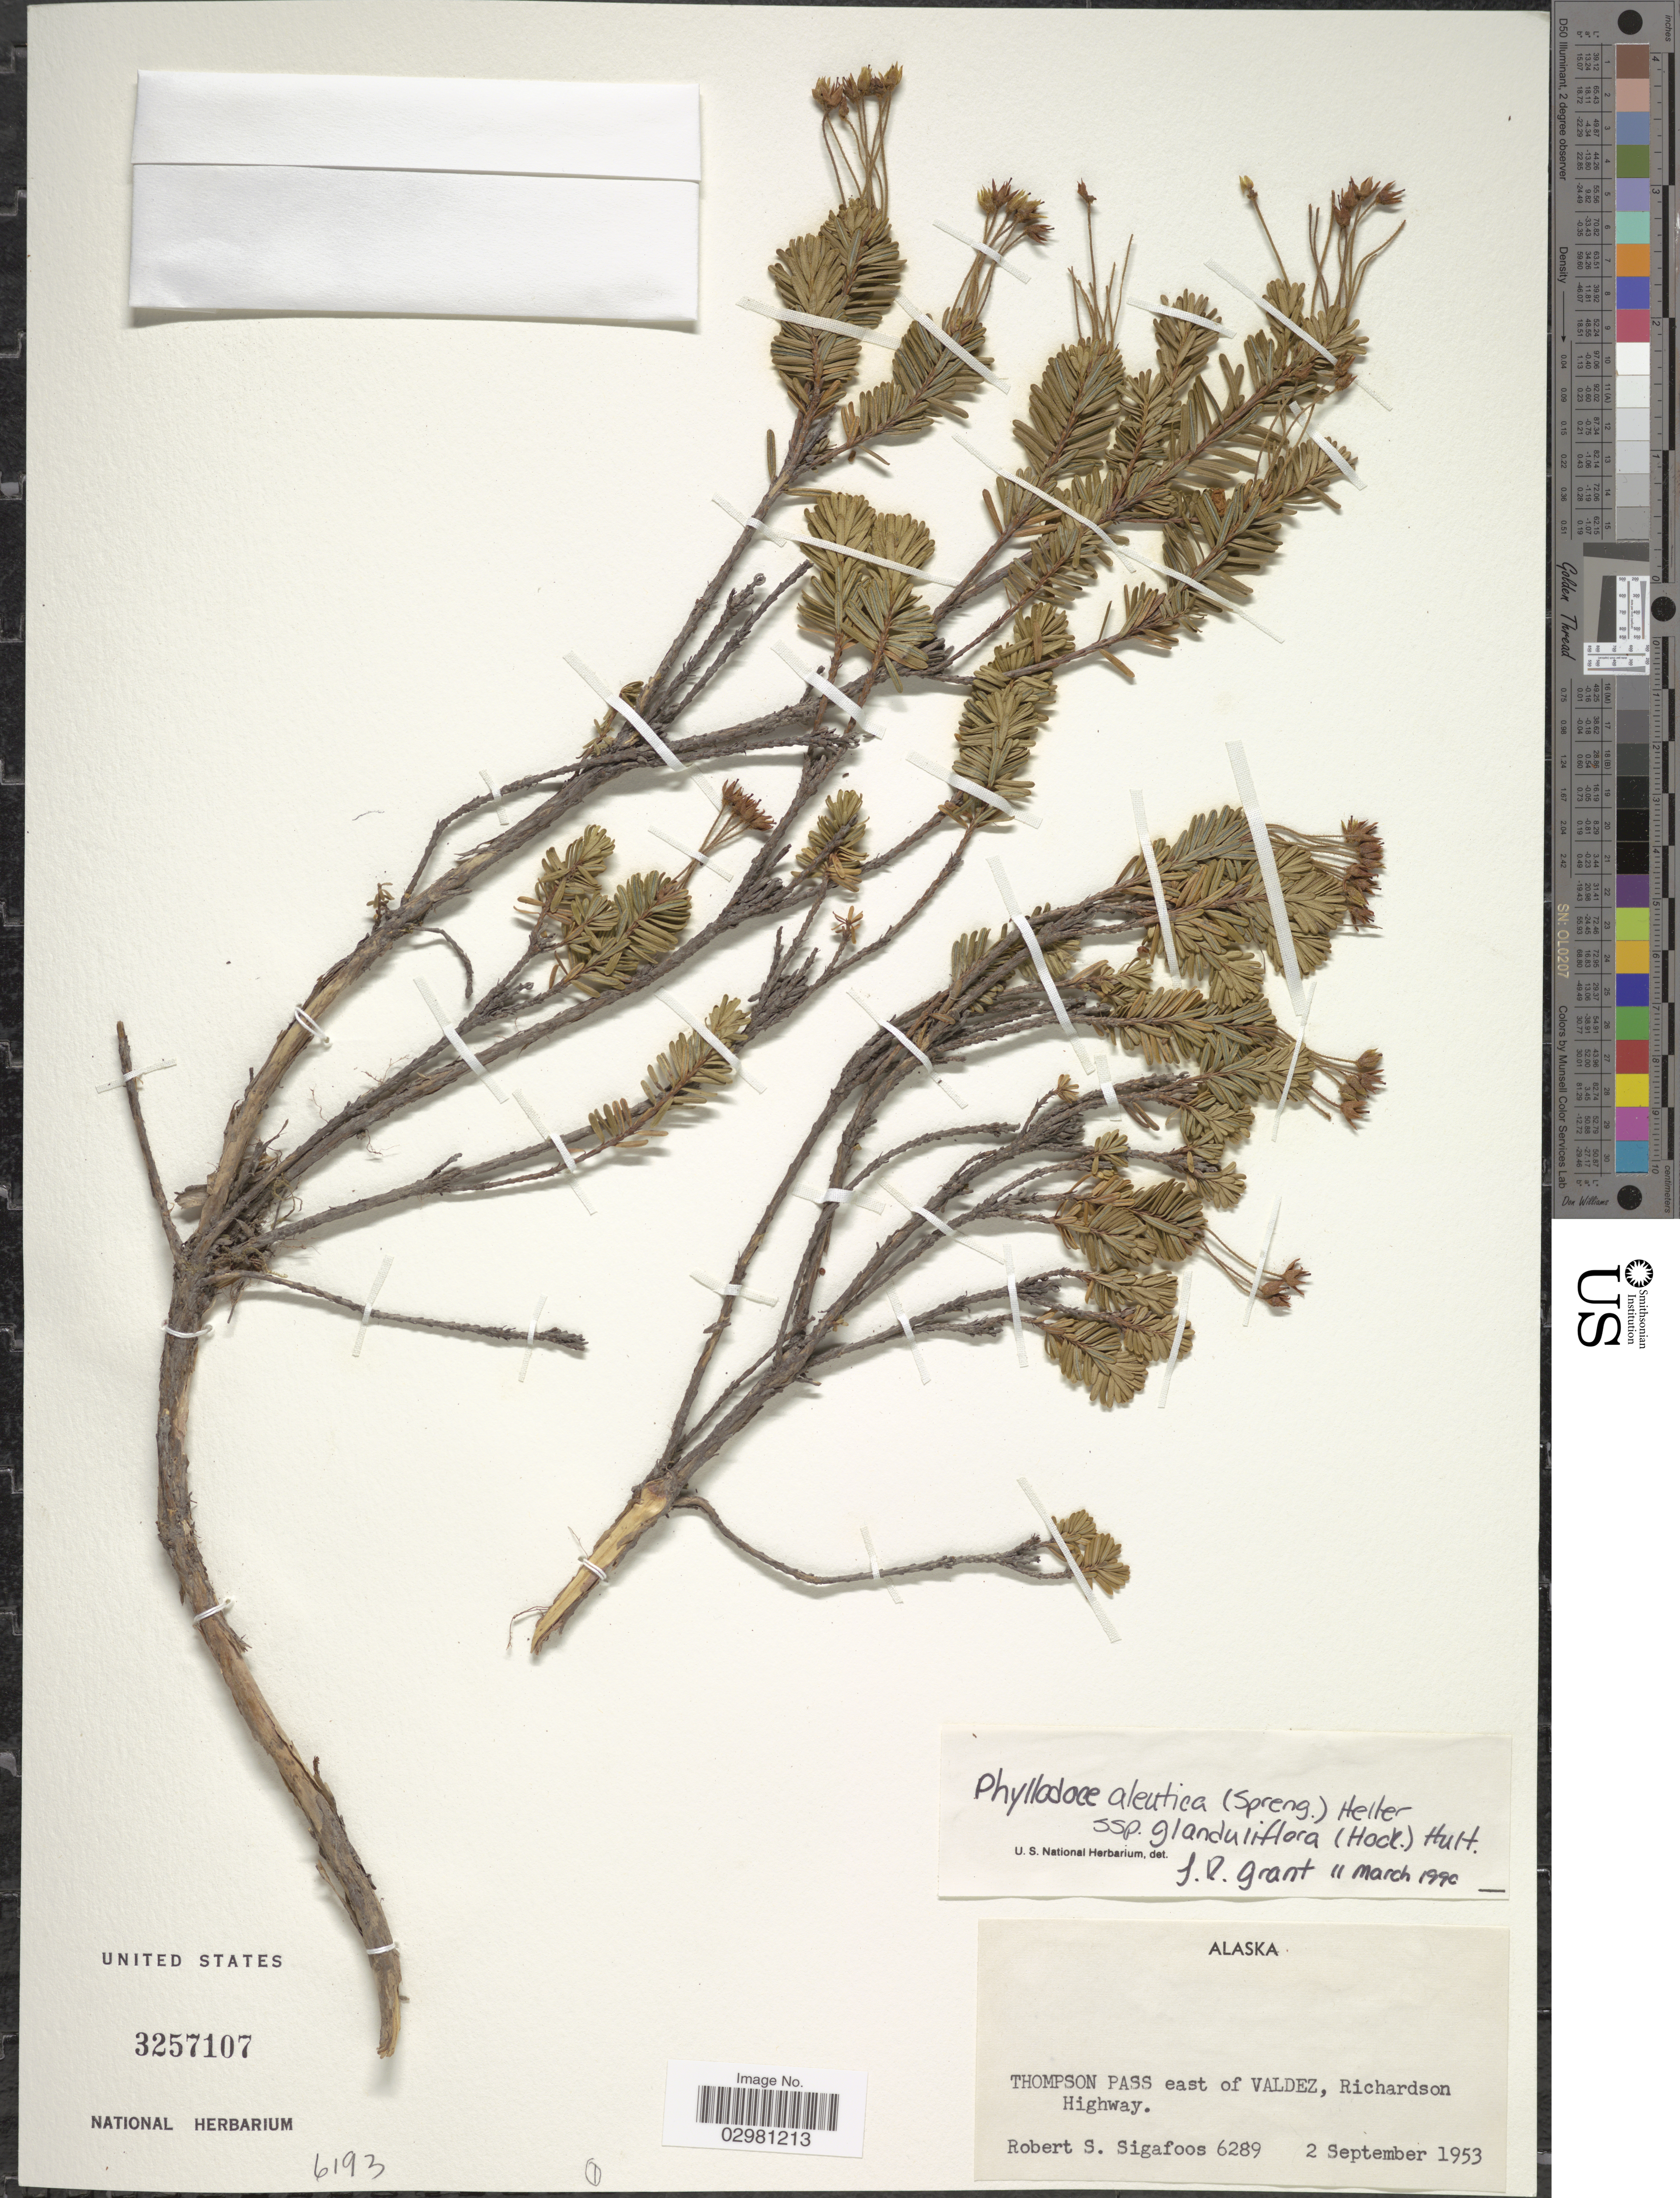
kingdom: Plantae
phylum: Tracheophyta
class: Magnoliopsida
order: Ericales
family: Ericaceae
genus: Phyllodoce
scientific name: Phyllodoce aleutica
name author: (Spreng.) A. Heller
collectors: R. Sigafoos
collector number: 6289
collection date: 1953-09-02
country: United States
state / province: Alaska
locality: Thompson Pass east of Valdez, Richardson Highway.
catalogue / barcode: US 3257107